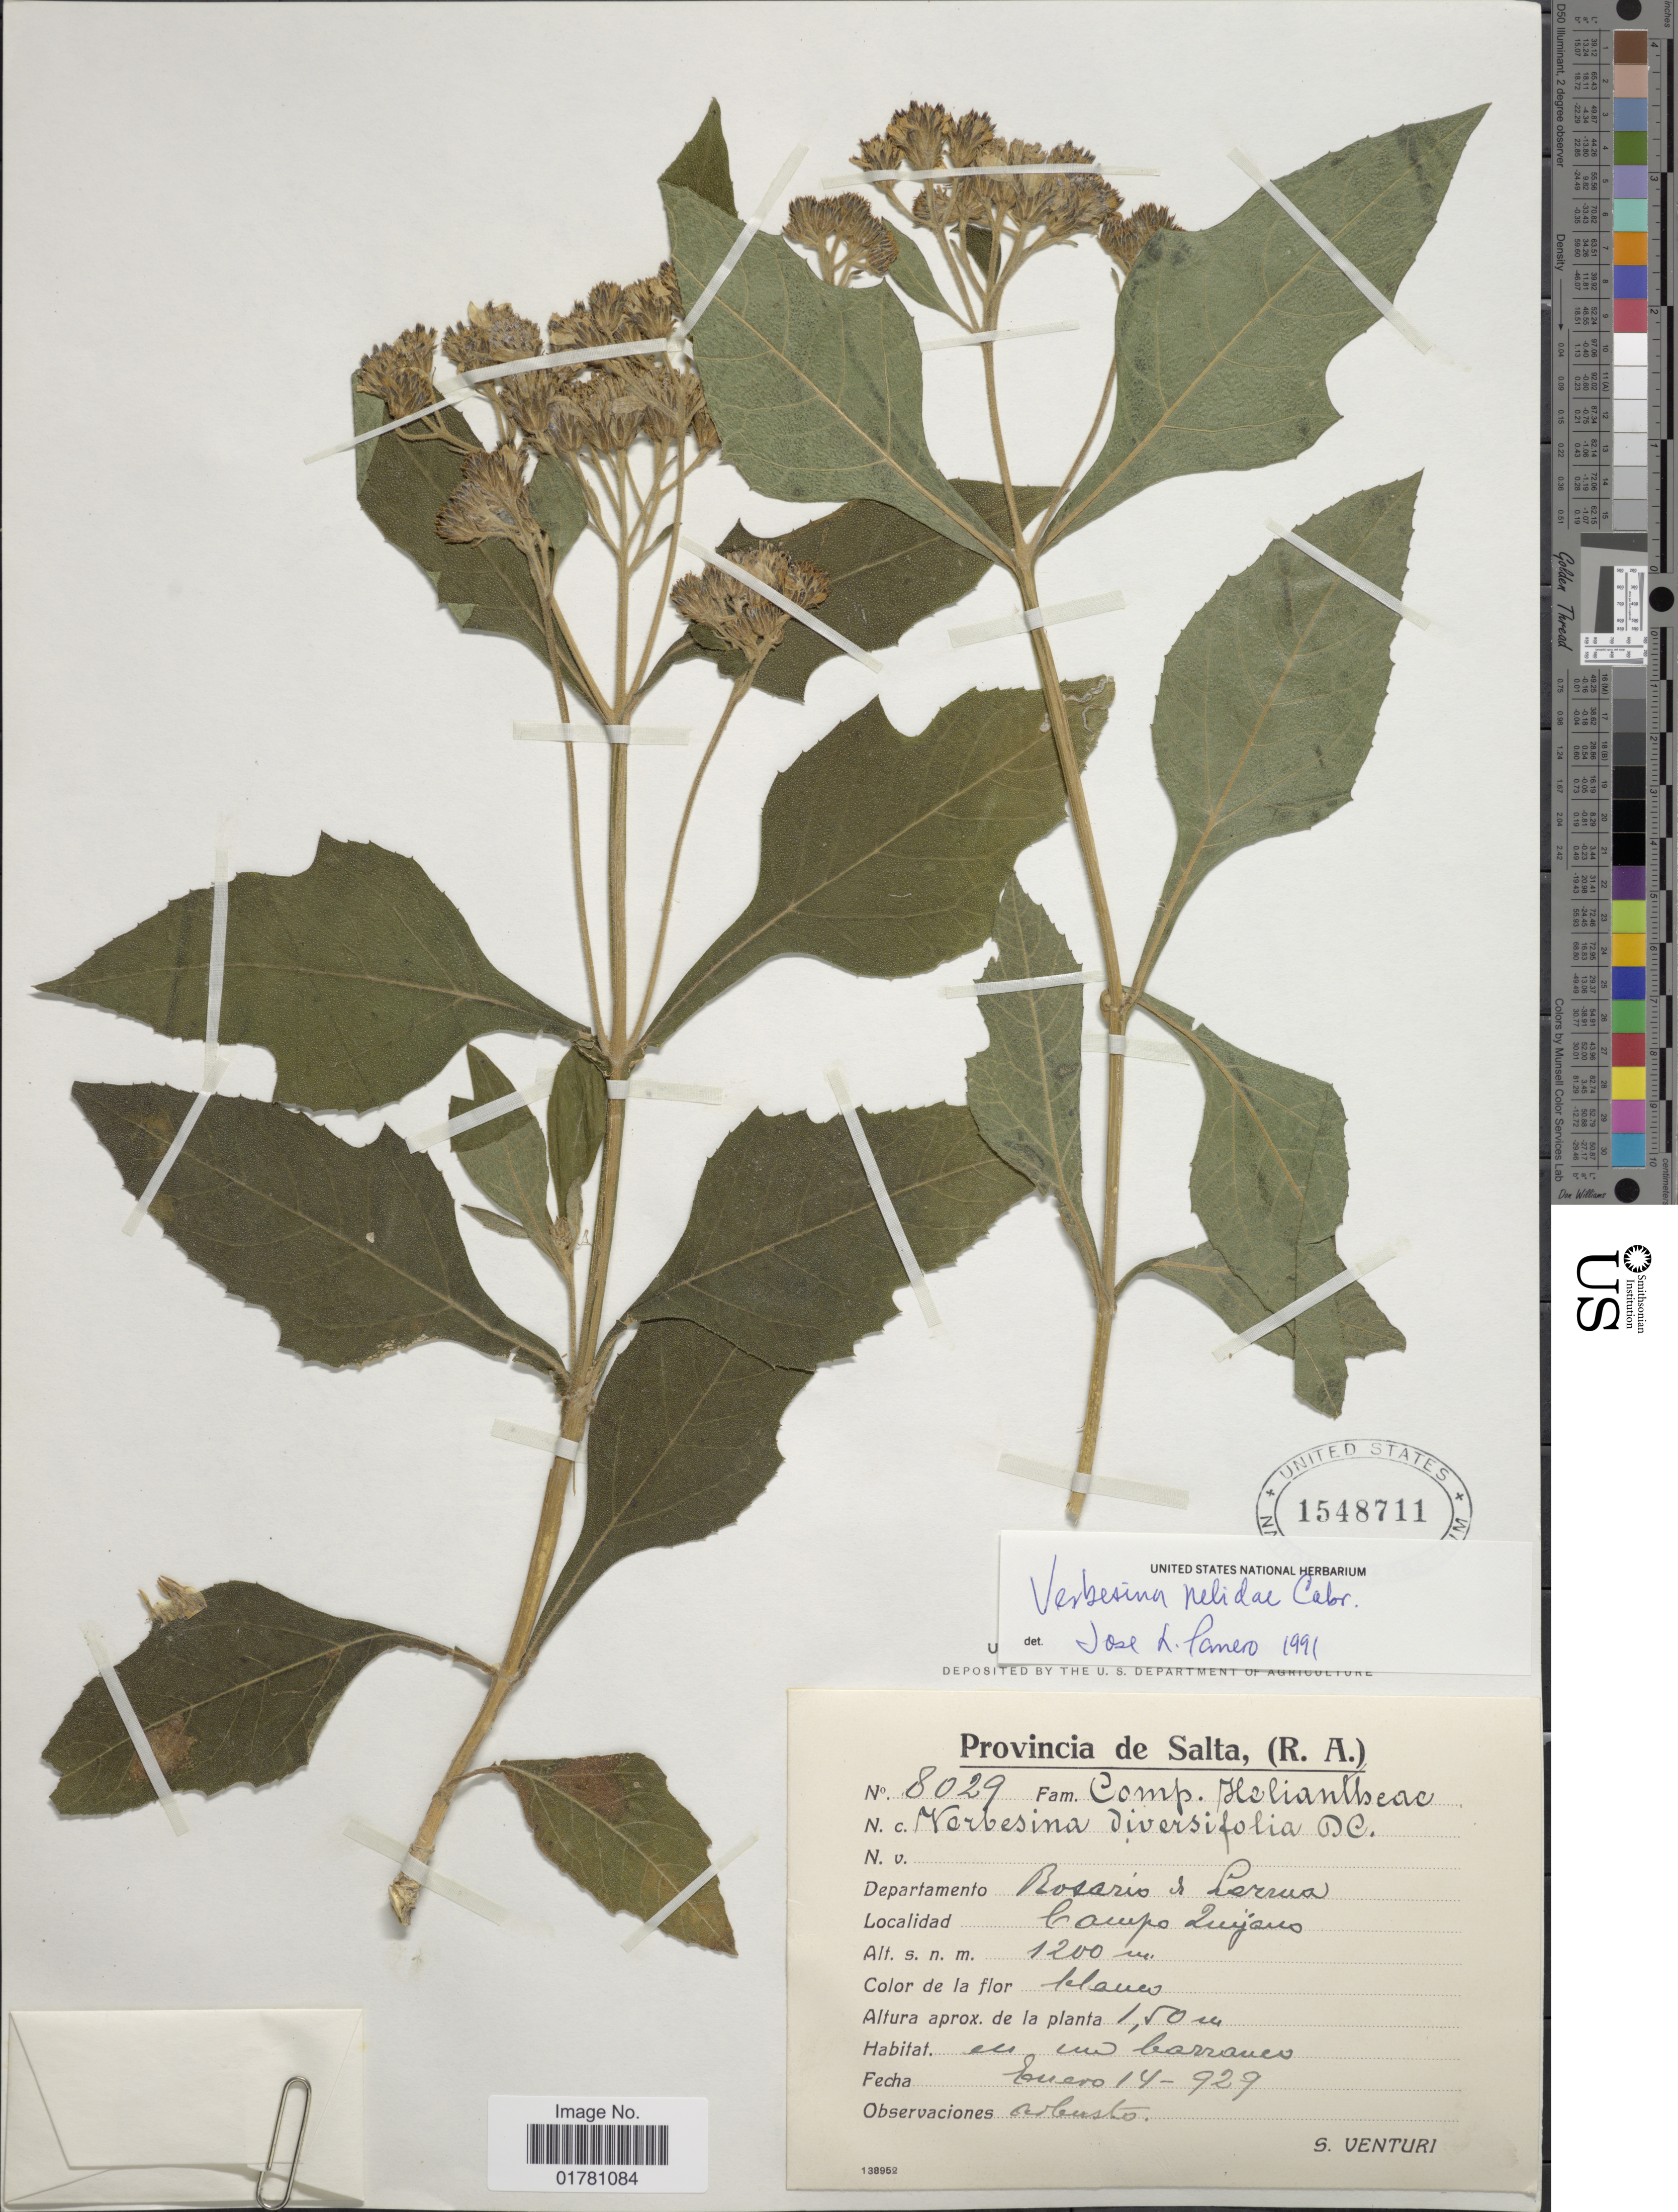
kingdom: Plantae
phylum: Tracheophyta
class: Magnoliopsida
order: Asterales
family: Asteraceae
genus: Verbesina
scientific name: Verbesina nelidae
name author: Cabrera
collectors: S. Venturi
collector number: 8029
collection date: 1929-01-14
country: Argentina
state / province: Salta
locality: (R.A.), Departamento Rosario & Lerwa, Campo Zuyáno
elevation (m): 1200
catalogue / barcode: US 1548711